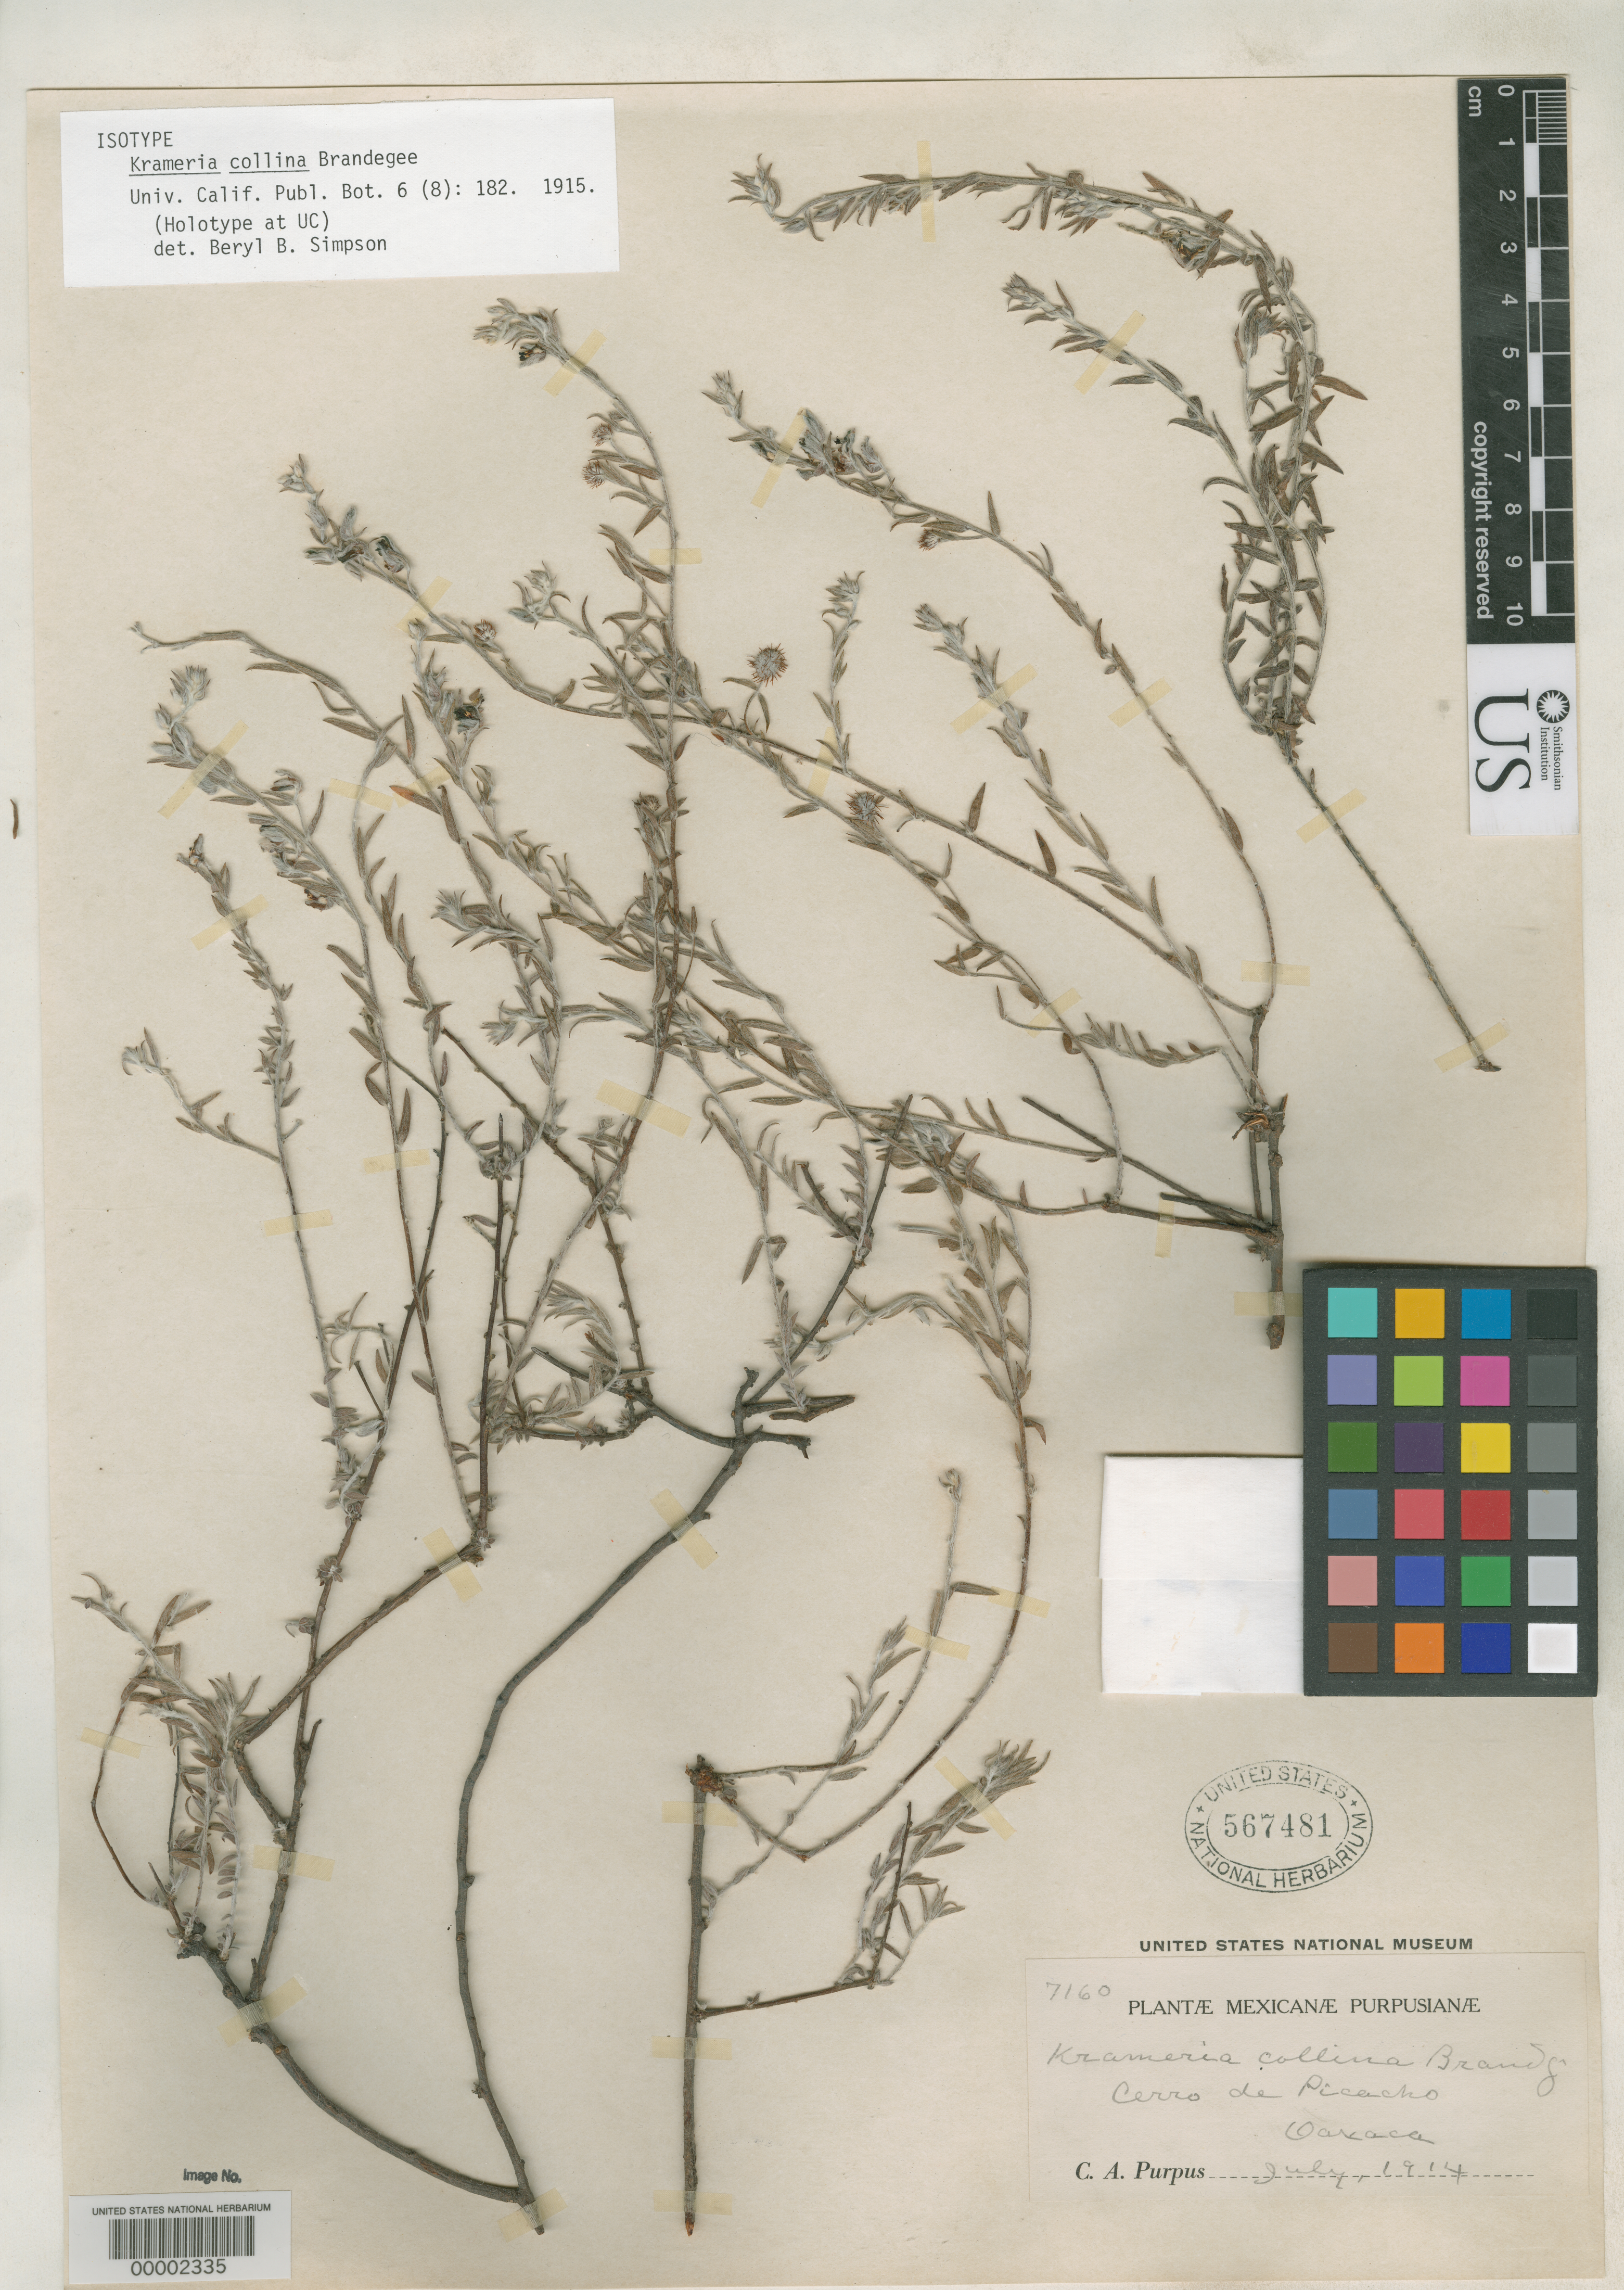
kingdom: Plantae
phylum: Tracheophyta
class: Magnoliopsida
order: Zygophyllales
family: Krameriaceae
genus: Krameria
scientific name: Krameria collina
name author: Brandegee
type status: Isotype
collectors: C. A. Purpus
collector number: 7160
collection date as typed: Jul 1914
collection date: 1914-07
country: Mexico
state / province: Oaxaca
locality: Cerro de Picacho.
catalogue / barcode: US 567481